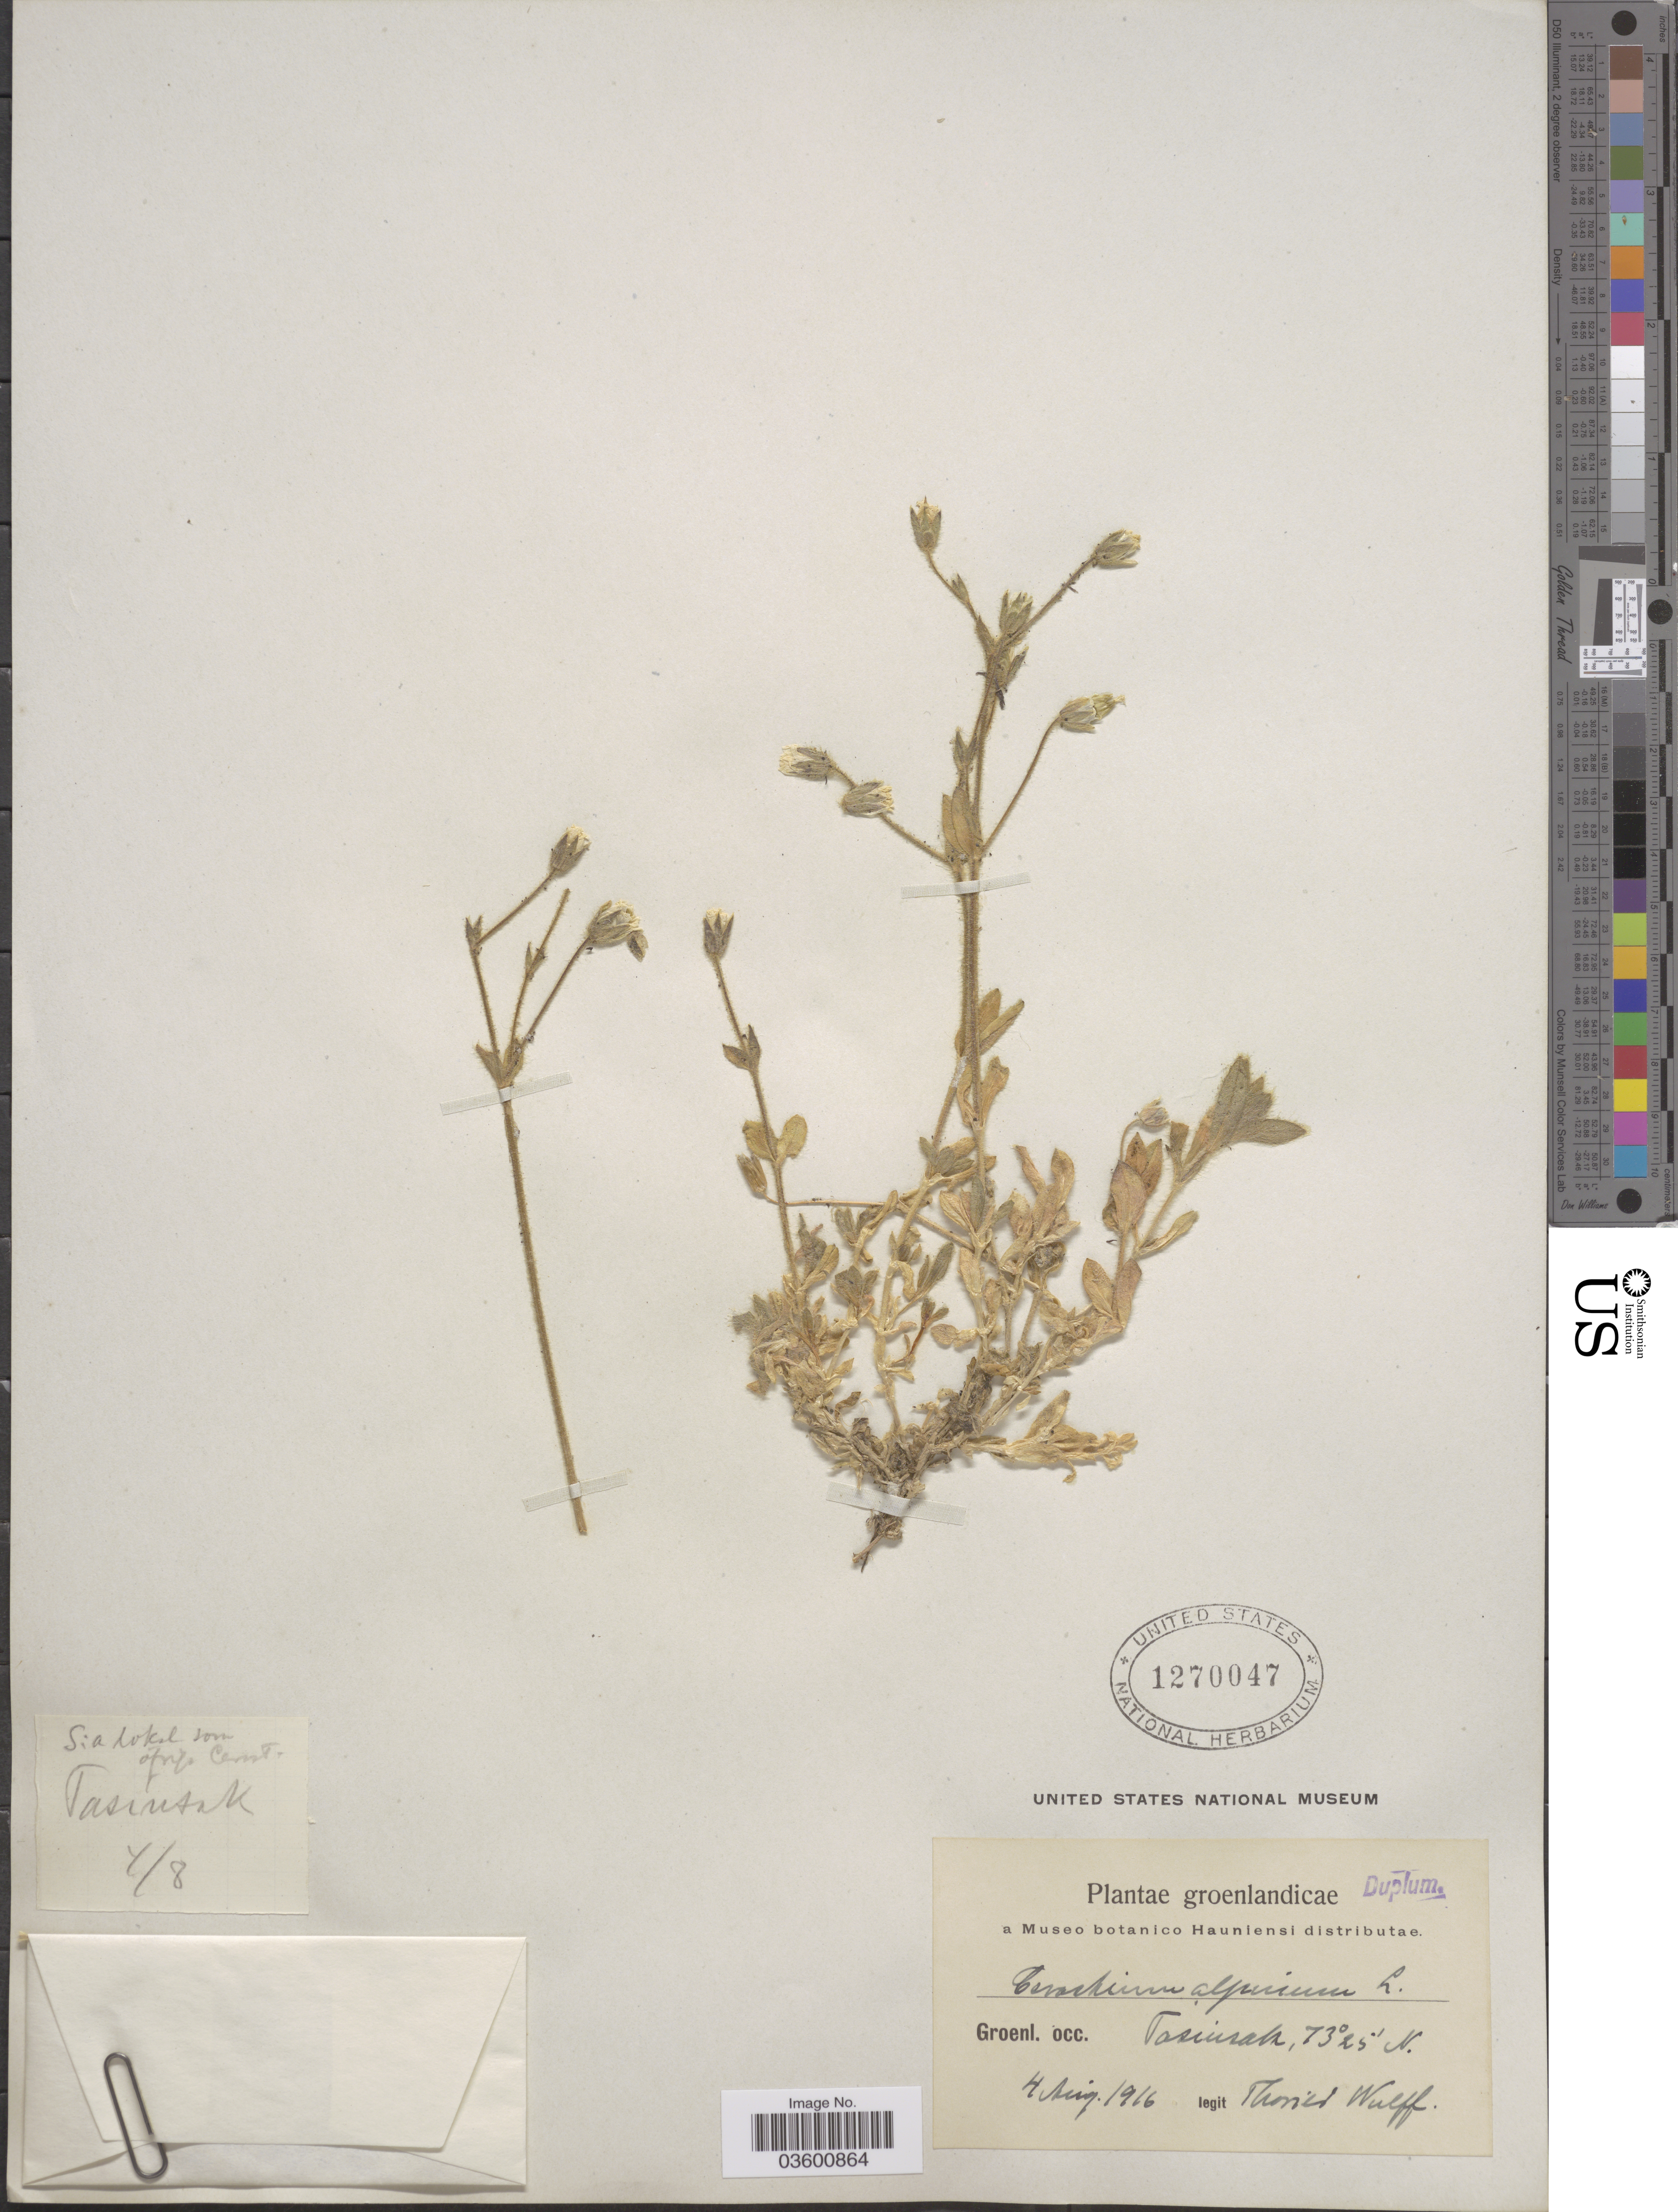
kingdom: Plantae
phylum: Tracheophyta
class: Magnoliopsida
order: Caryophyllales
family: Caryophyllaceae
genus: Cerastium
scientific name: Cerastium alpinum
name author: L.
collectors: T. Wulff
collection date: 1916-08-04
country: Greenland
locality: Groenlandicae. Groenl. occ. Tasiusak.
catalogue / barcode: US 1270047